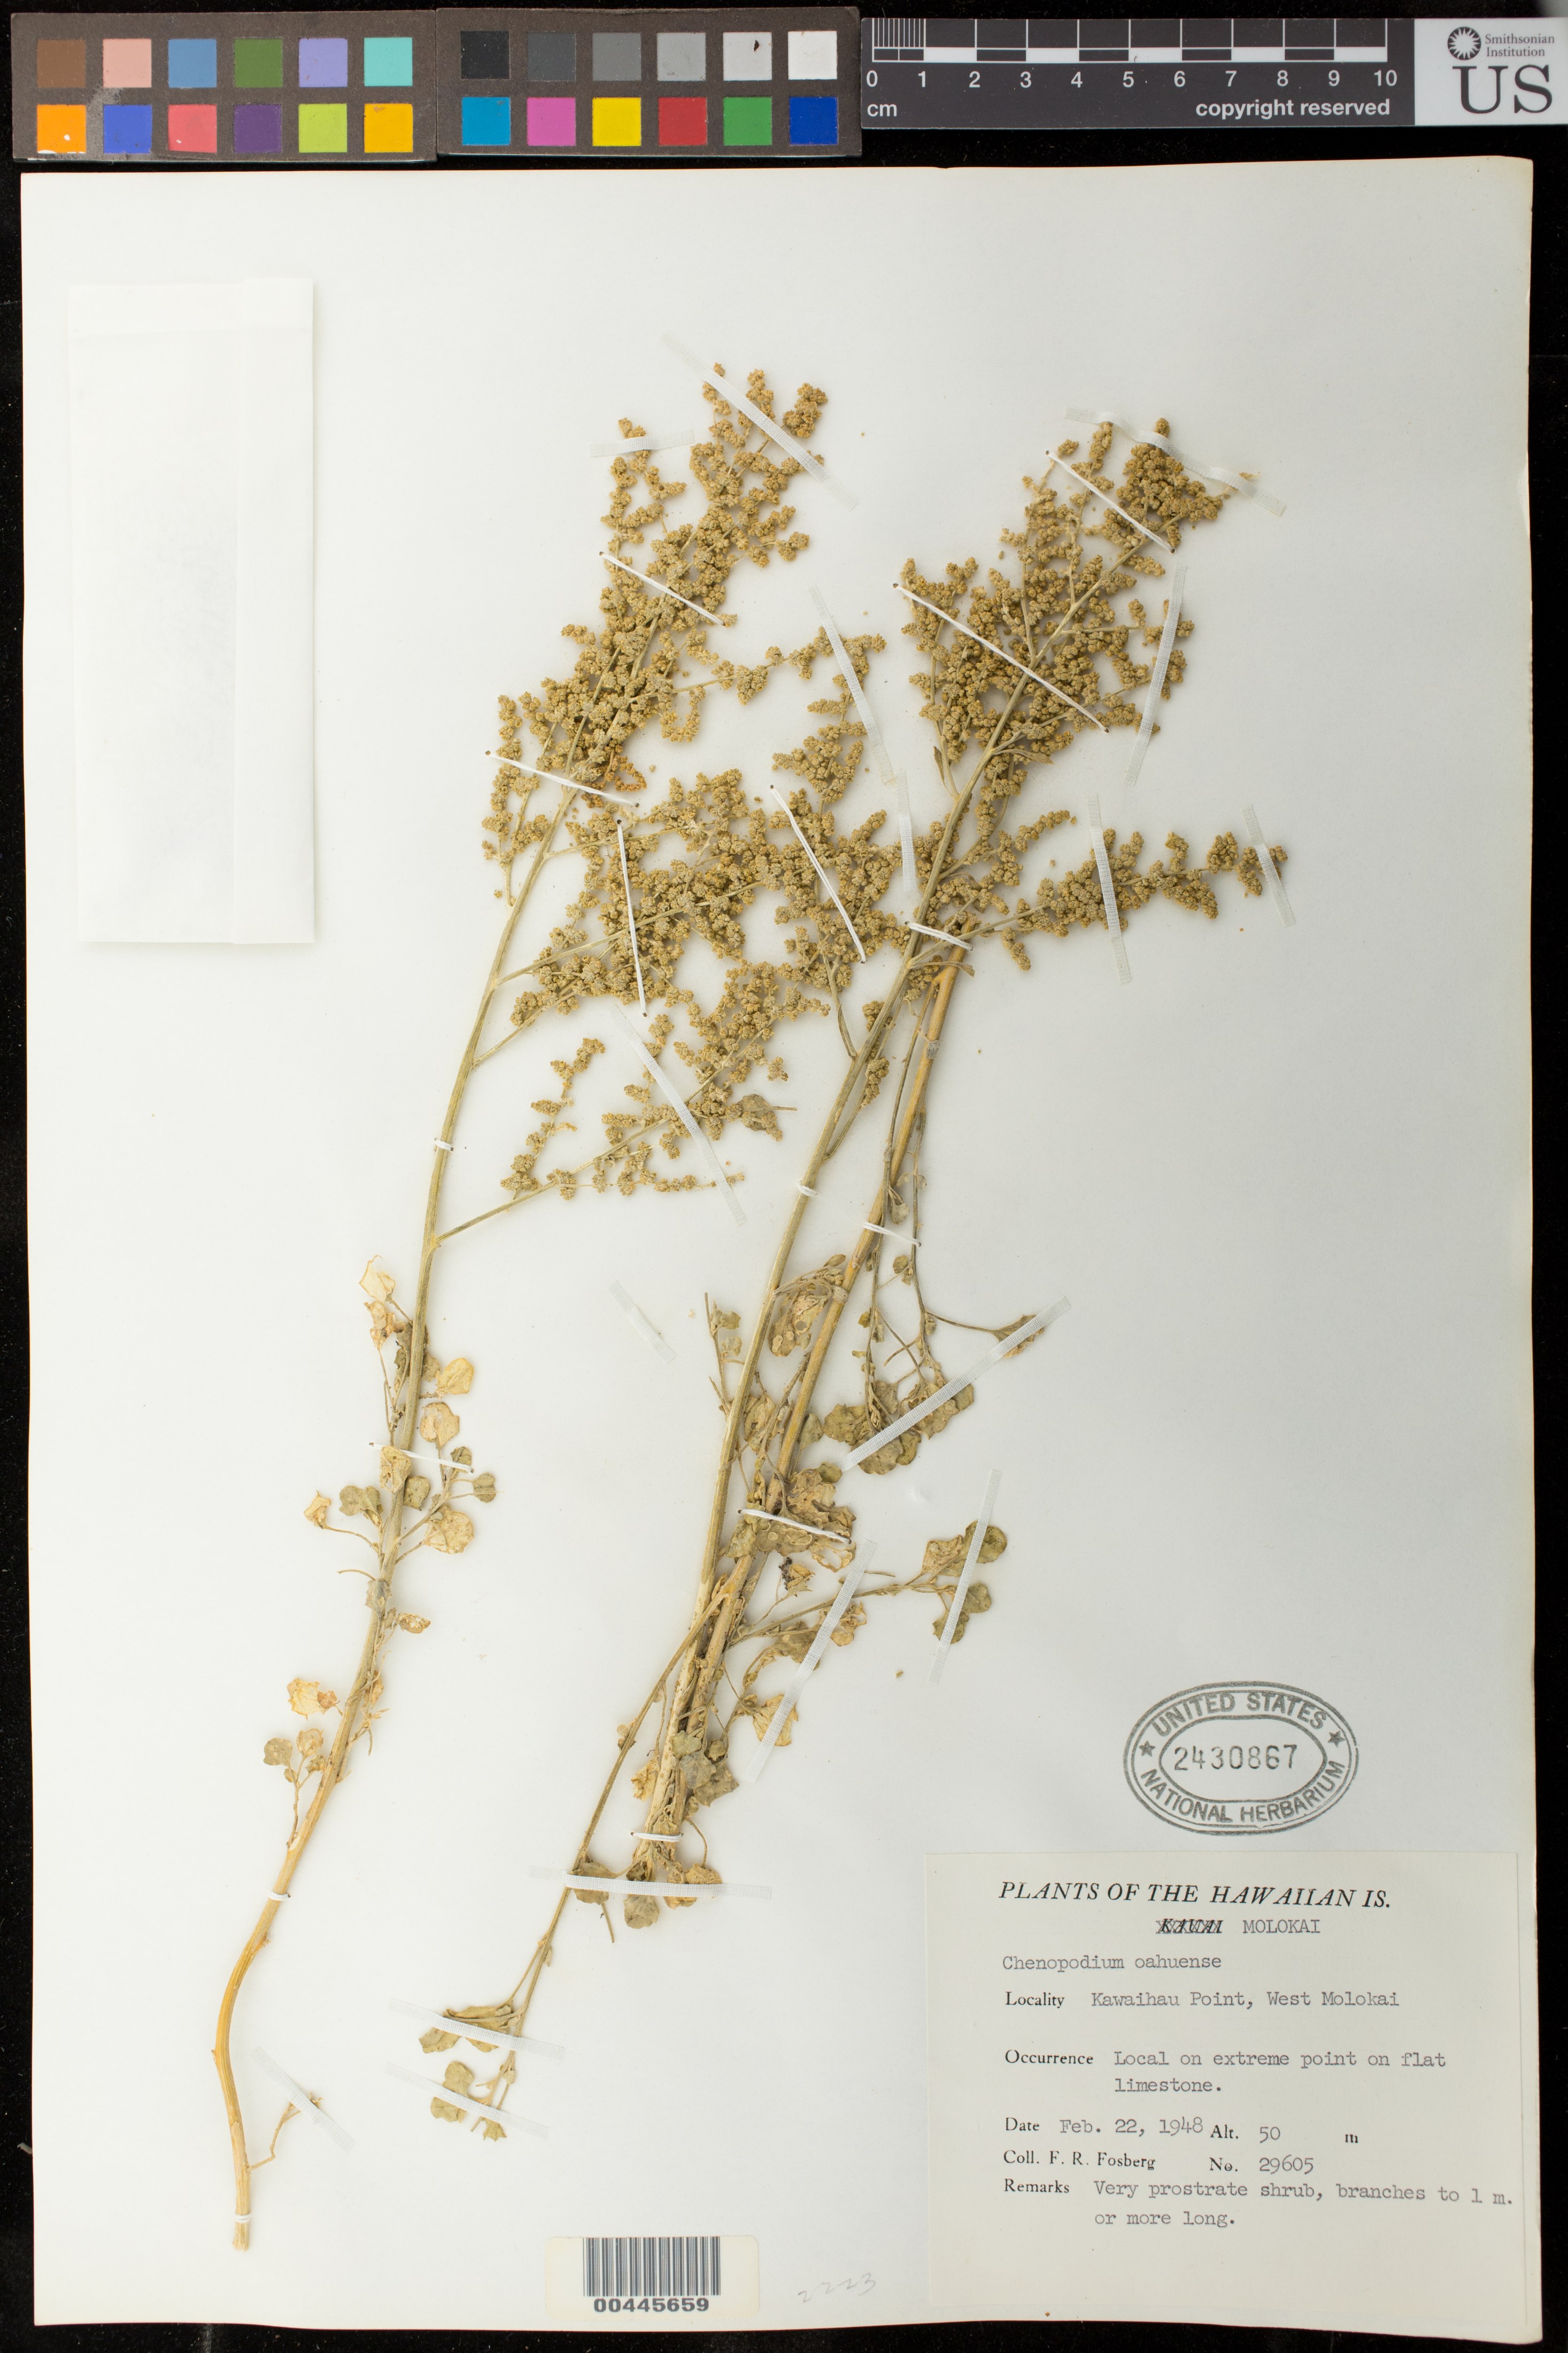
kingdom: Plantae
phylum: Tracheophyta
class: Magnoliopsida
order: Caryophyllales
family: Amaranthaceae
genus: Chenopodium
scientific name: Chenopodium oahuense subsp. ilioense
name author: J. Cantley & Martine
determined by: Wagner, W. L., (BOT), Smithsonian Institution - National Museum of Natural History (UNITED STATES)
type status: Holotype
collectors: F. R. Fosberg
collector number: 29605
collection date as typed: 22 Feb 1948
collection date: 1948-02-22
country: United States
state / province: Hawaii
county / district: Maui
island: Moloka'i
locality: Kawaihau Point, West Molokai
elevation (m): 50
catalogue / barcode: US 2430867